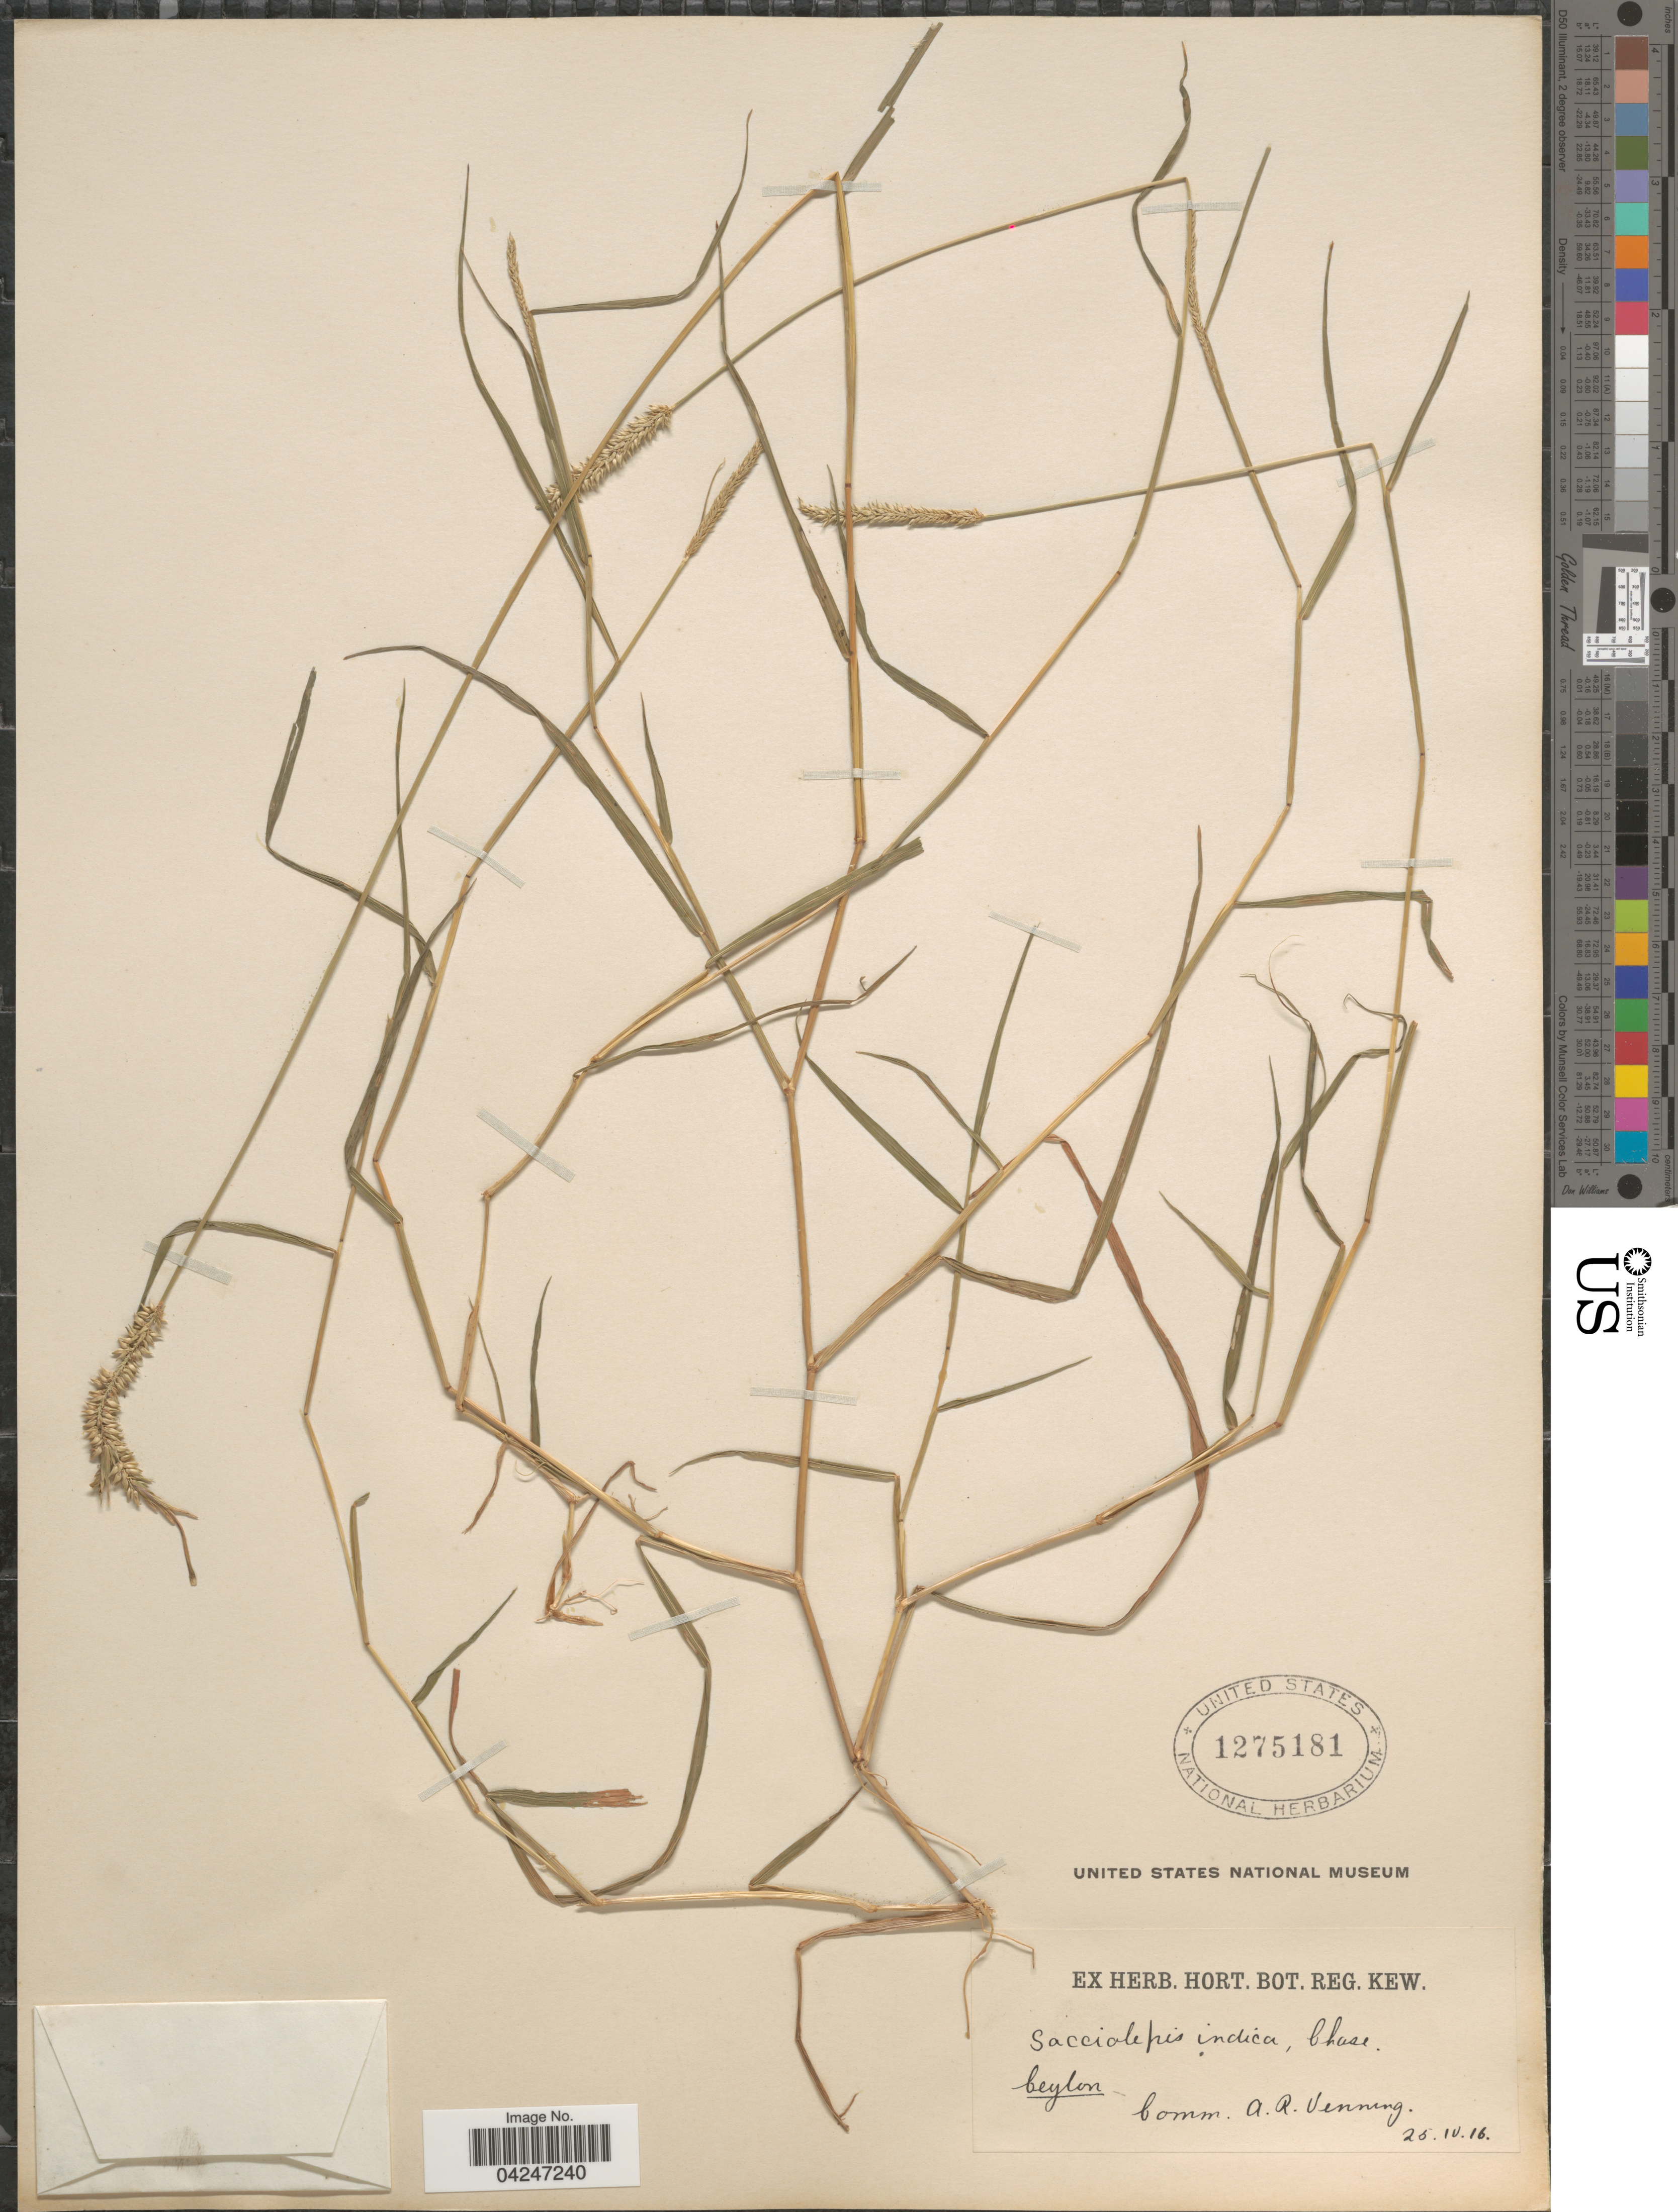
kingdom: Plantae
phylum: Tracheophyta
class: Liliopsida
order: Poales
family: Poaceae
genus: Sacciolepis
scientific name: Sacciolepis indica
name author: (L.) Chase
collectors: ex herb. Hort. Reg. Kew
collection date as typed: Transcribed d/m/y: 25/4/16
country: Sri Lanka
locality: Ceylon.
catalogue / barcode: US 1275181